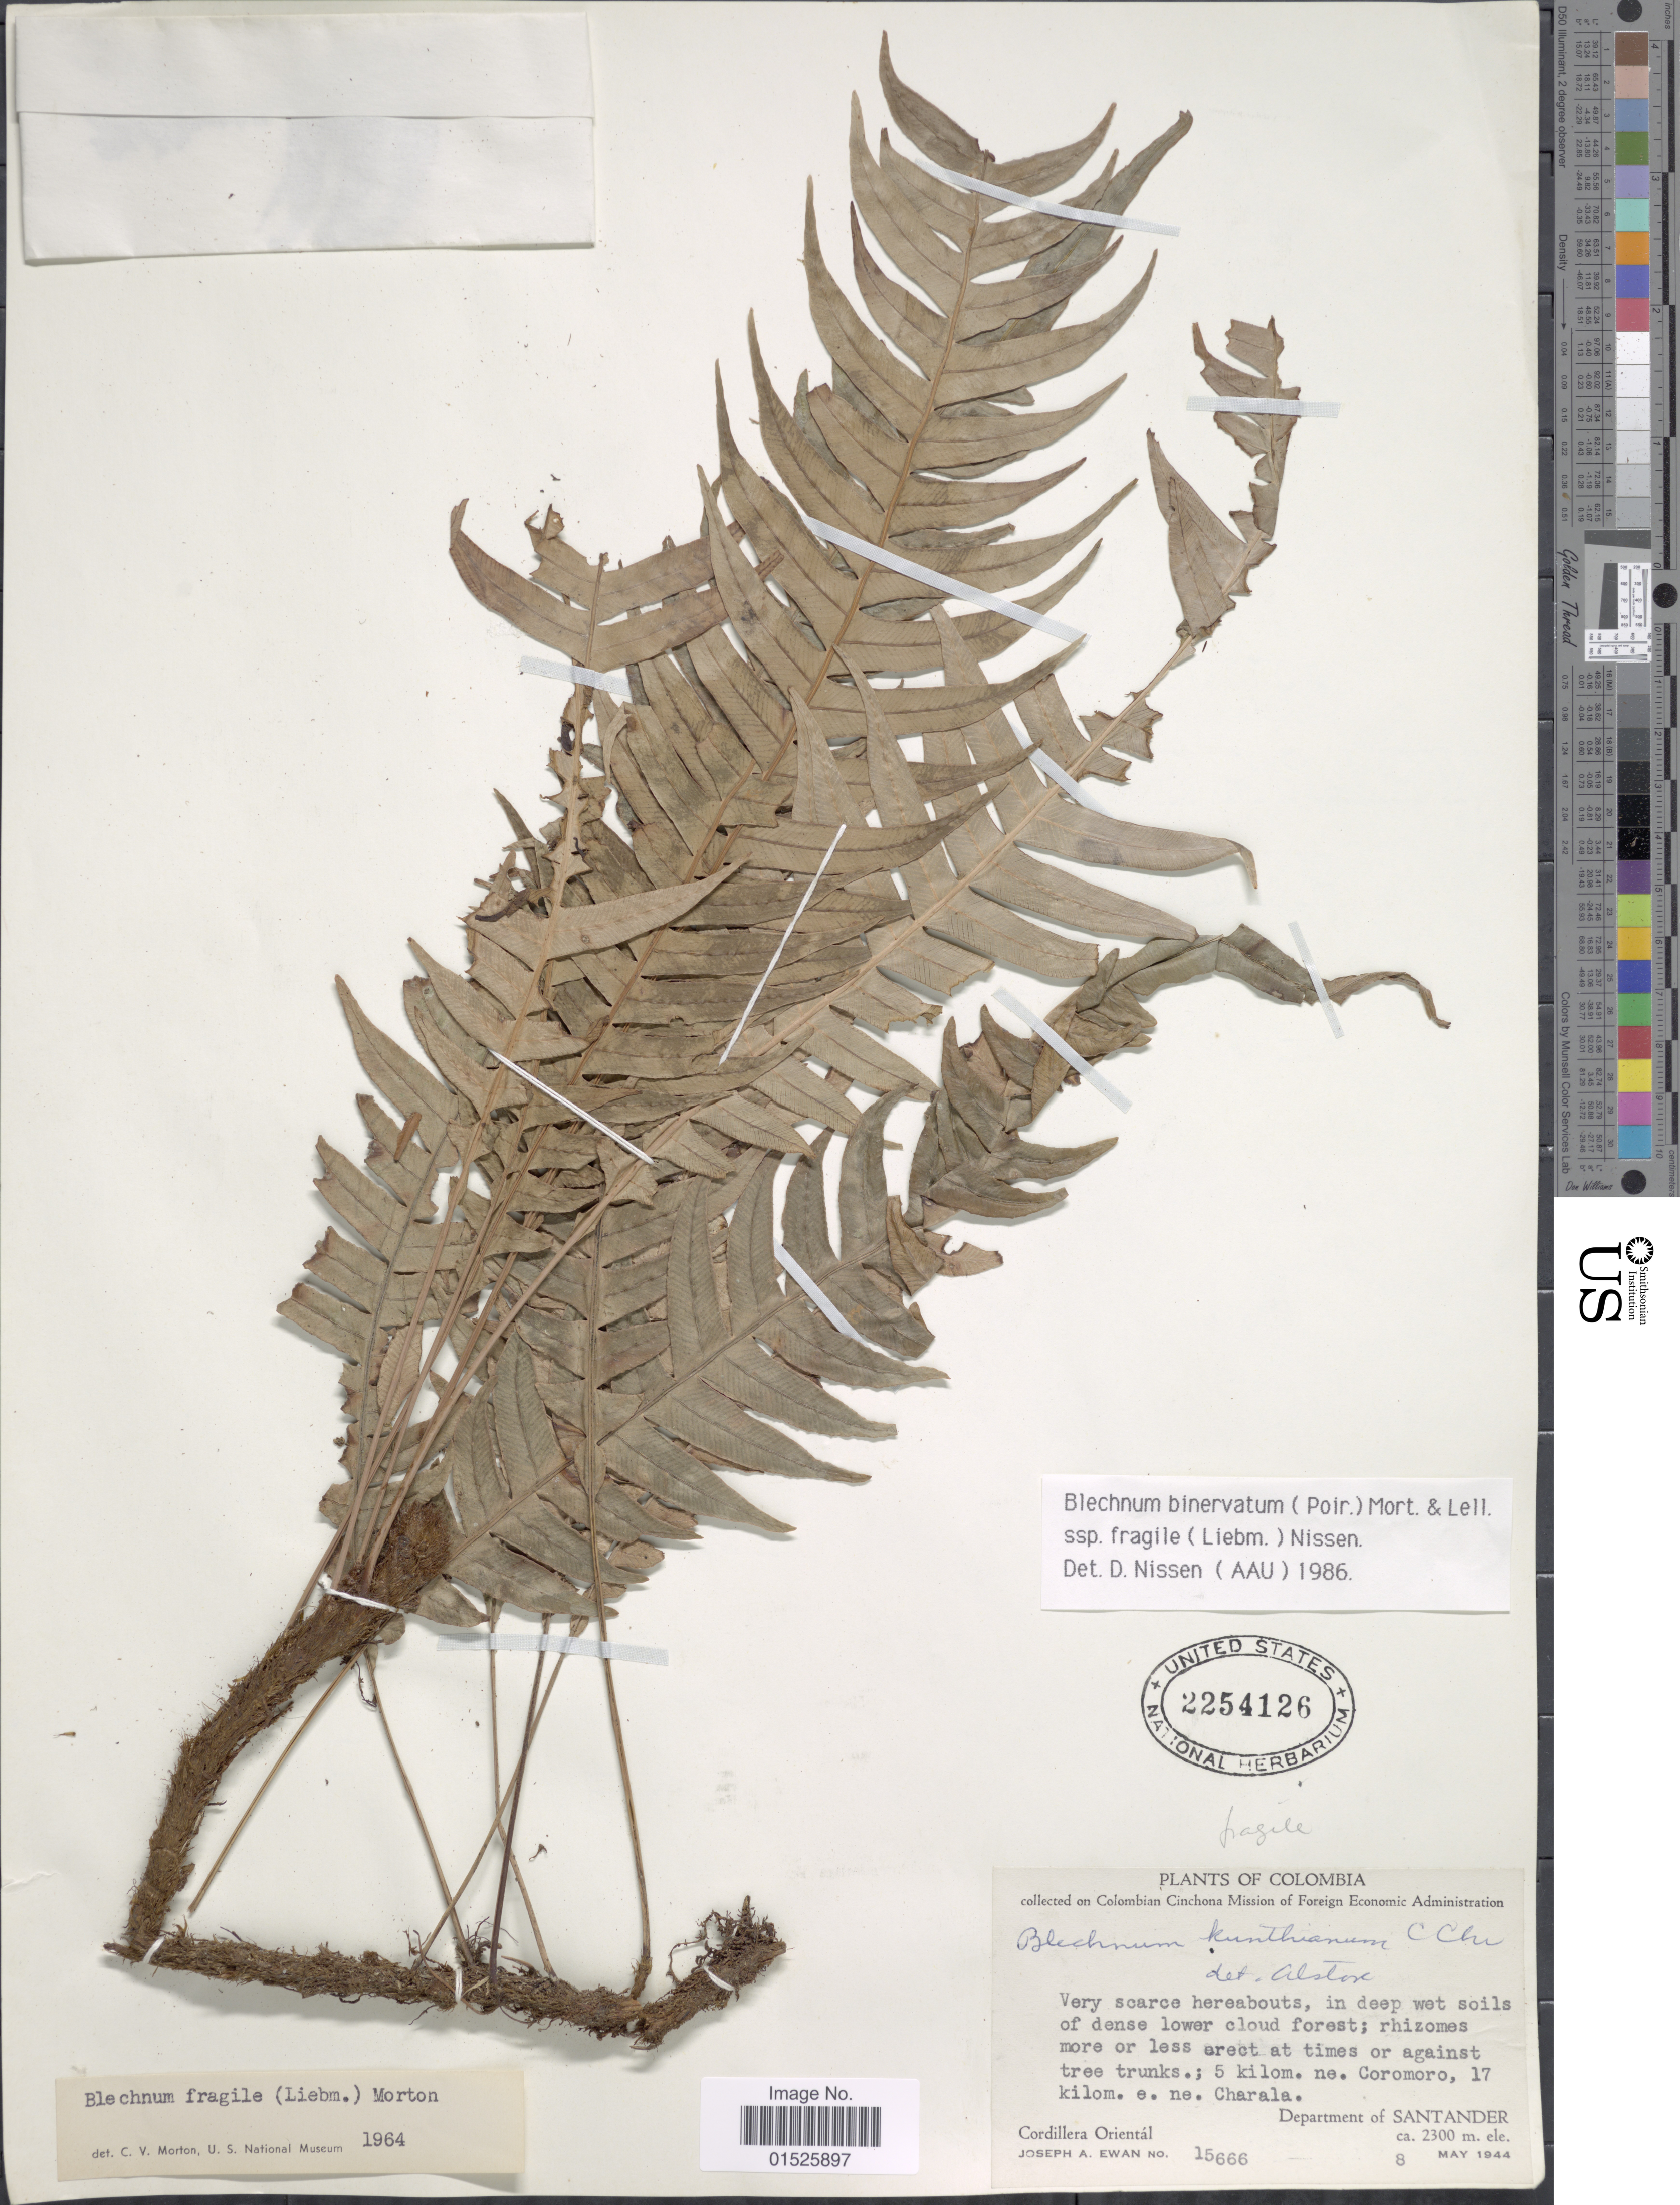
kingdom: Plantae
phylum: Tracheophyta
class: Polypodiopsida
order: Polypodiales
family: Blechnaceae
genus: Blechnum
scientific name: Blechnum fragile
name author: (Liebm.) C.V. Morton & Lellinger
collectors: J. A. Ewan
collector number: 15666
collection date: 1944-05-08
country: Colombia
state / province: Santander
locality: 5 kilom. ne. Coromoro, 17 kilom. e. ne. Charala. Cordillera Orientál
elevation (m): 2300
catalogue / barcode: US 2254126